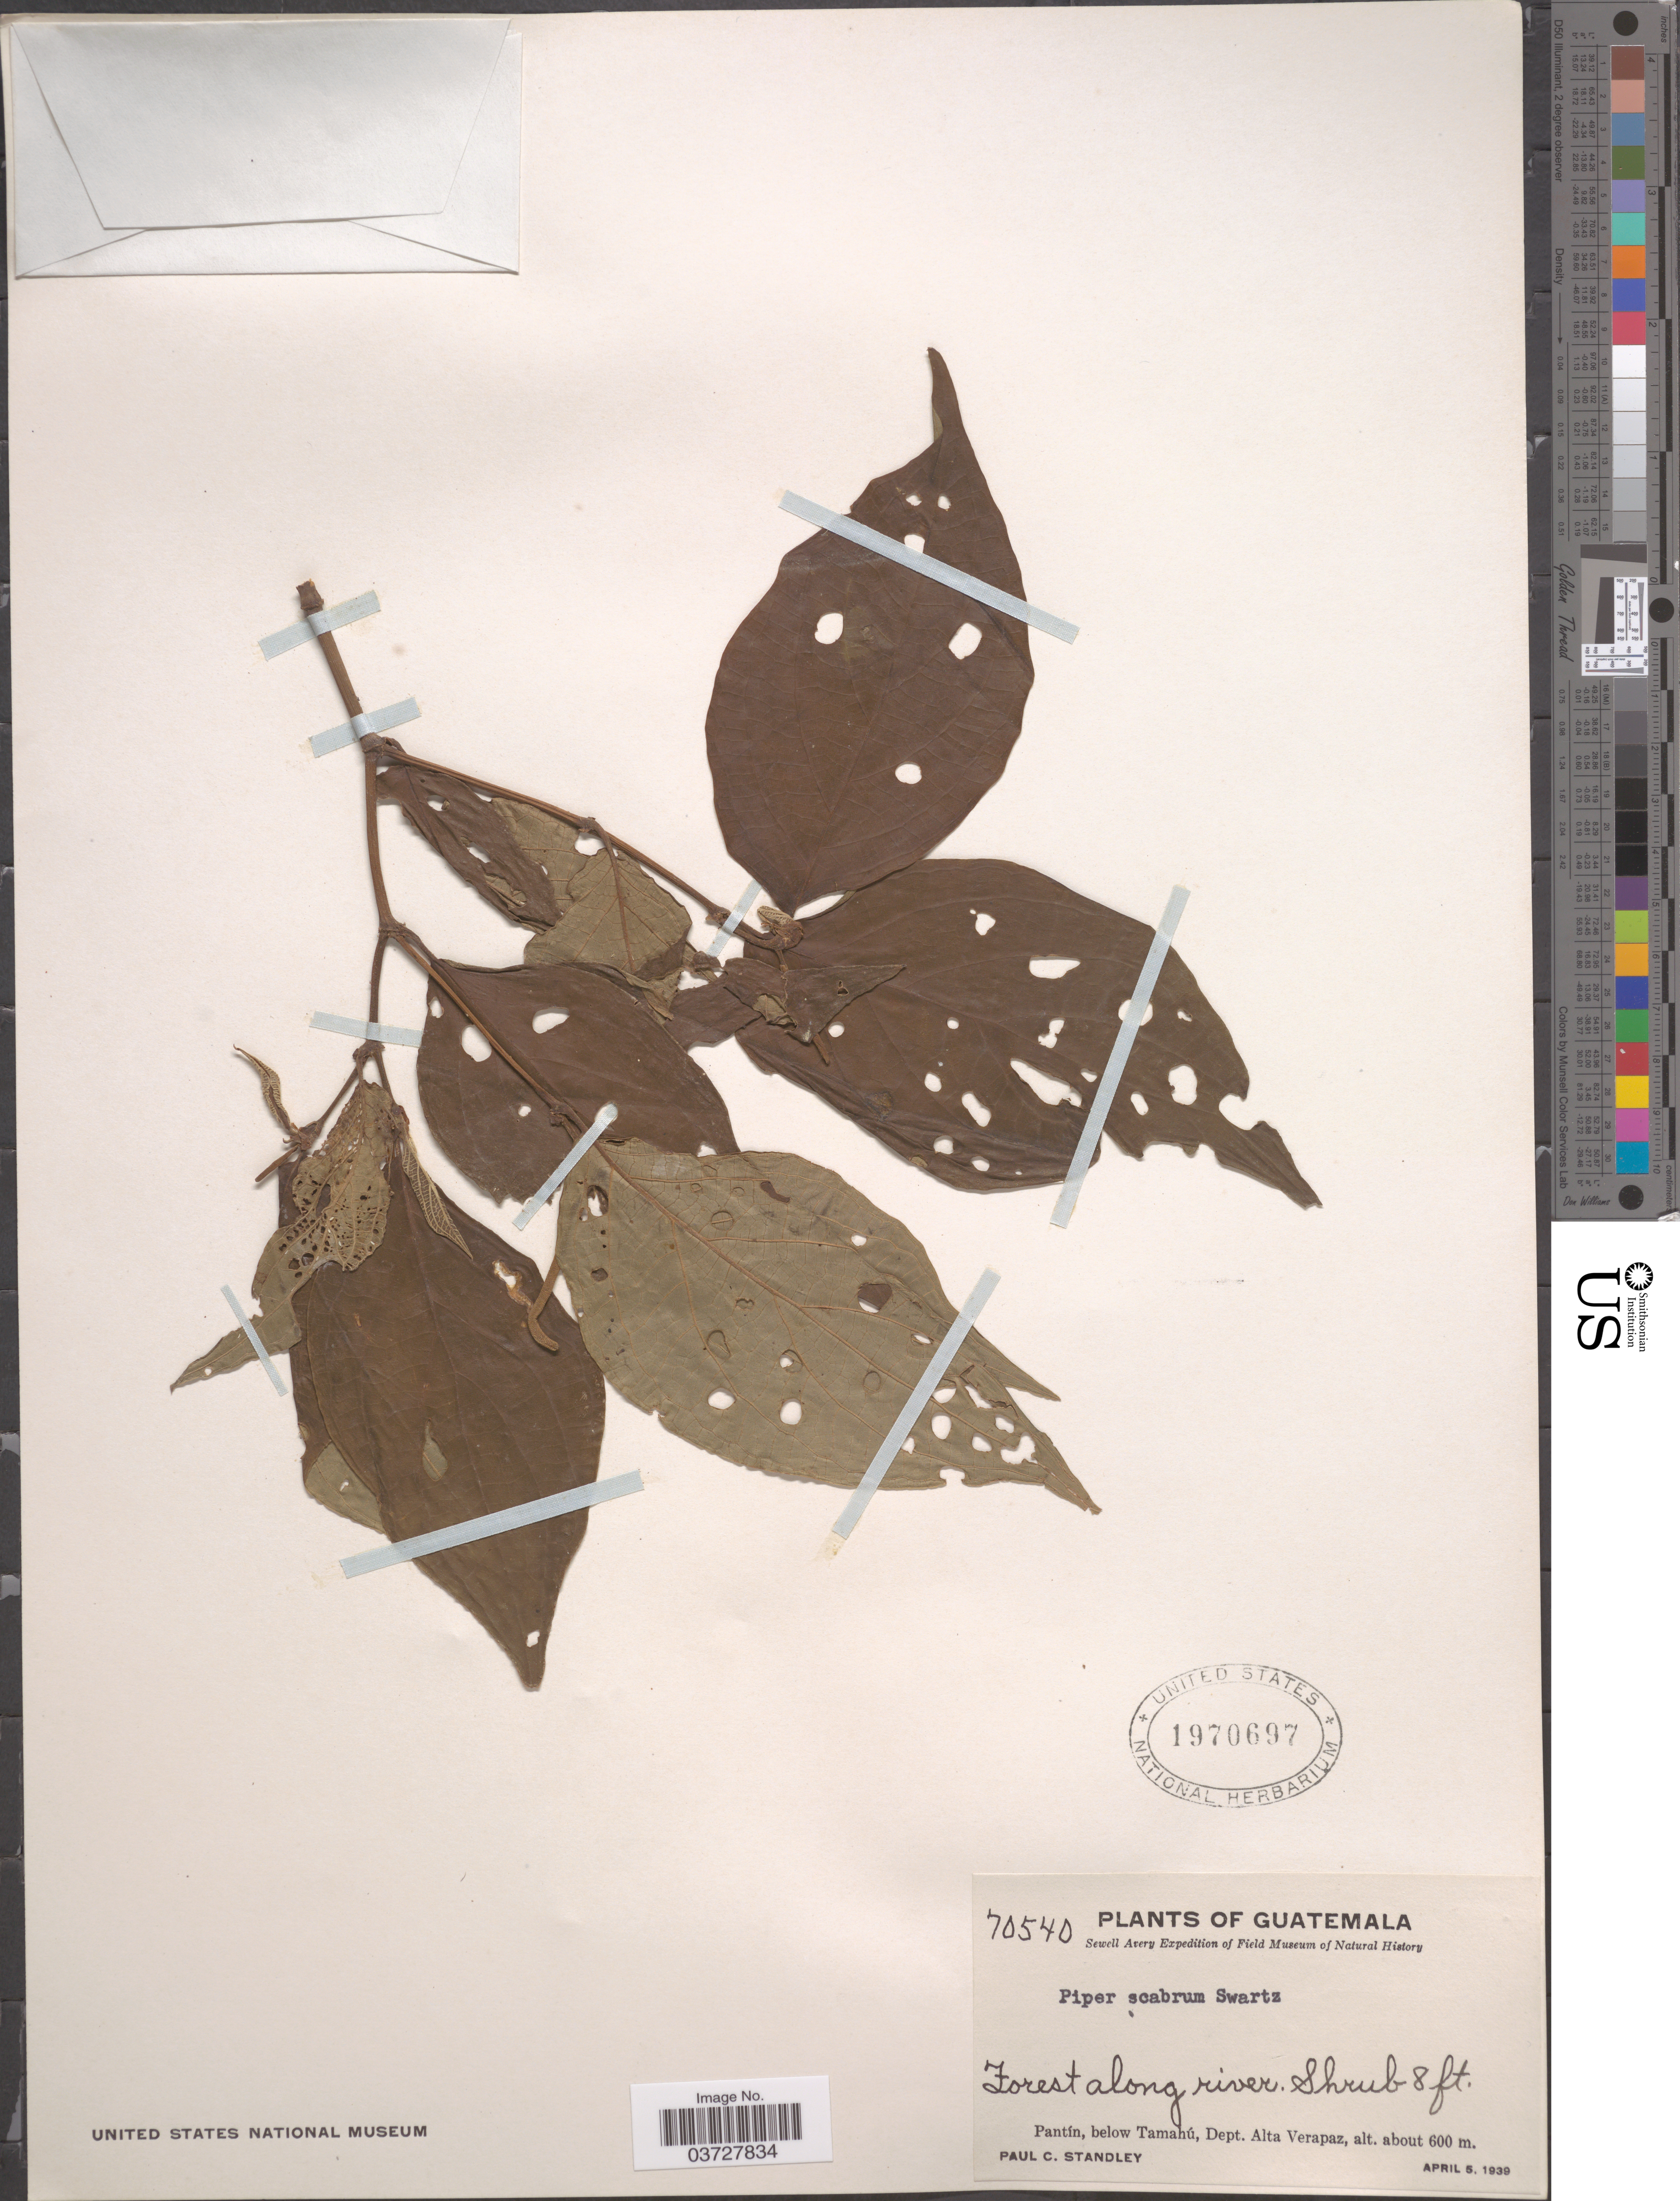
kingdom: Plantae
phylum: Tracheophyta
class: Magnoliopsida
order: Piperales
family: Piperaceae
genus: Piper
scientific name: Piper scabrum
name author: Sw.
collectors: P. C. Standley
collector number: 70540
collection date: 1939-04-05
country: Guatemala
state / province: Alta Verapaz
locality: Forest along river. Pantín, below Tamahú, Dept. Alta Verapaz.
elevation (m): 600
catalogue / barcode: US 1970697